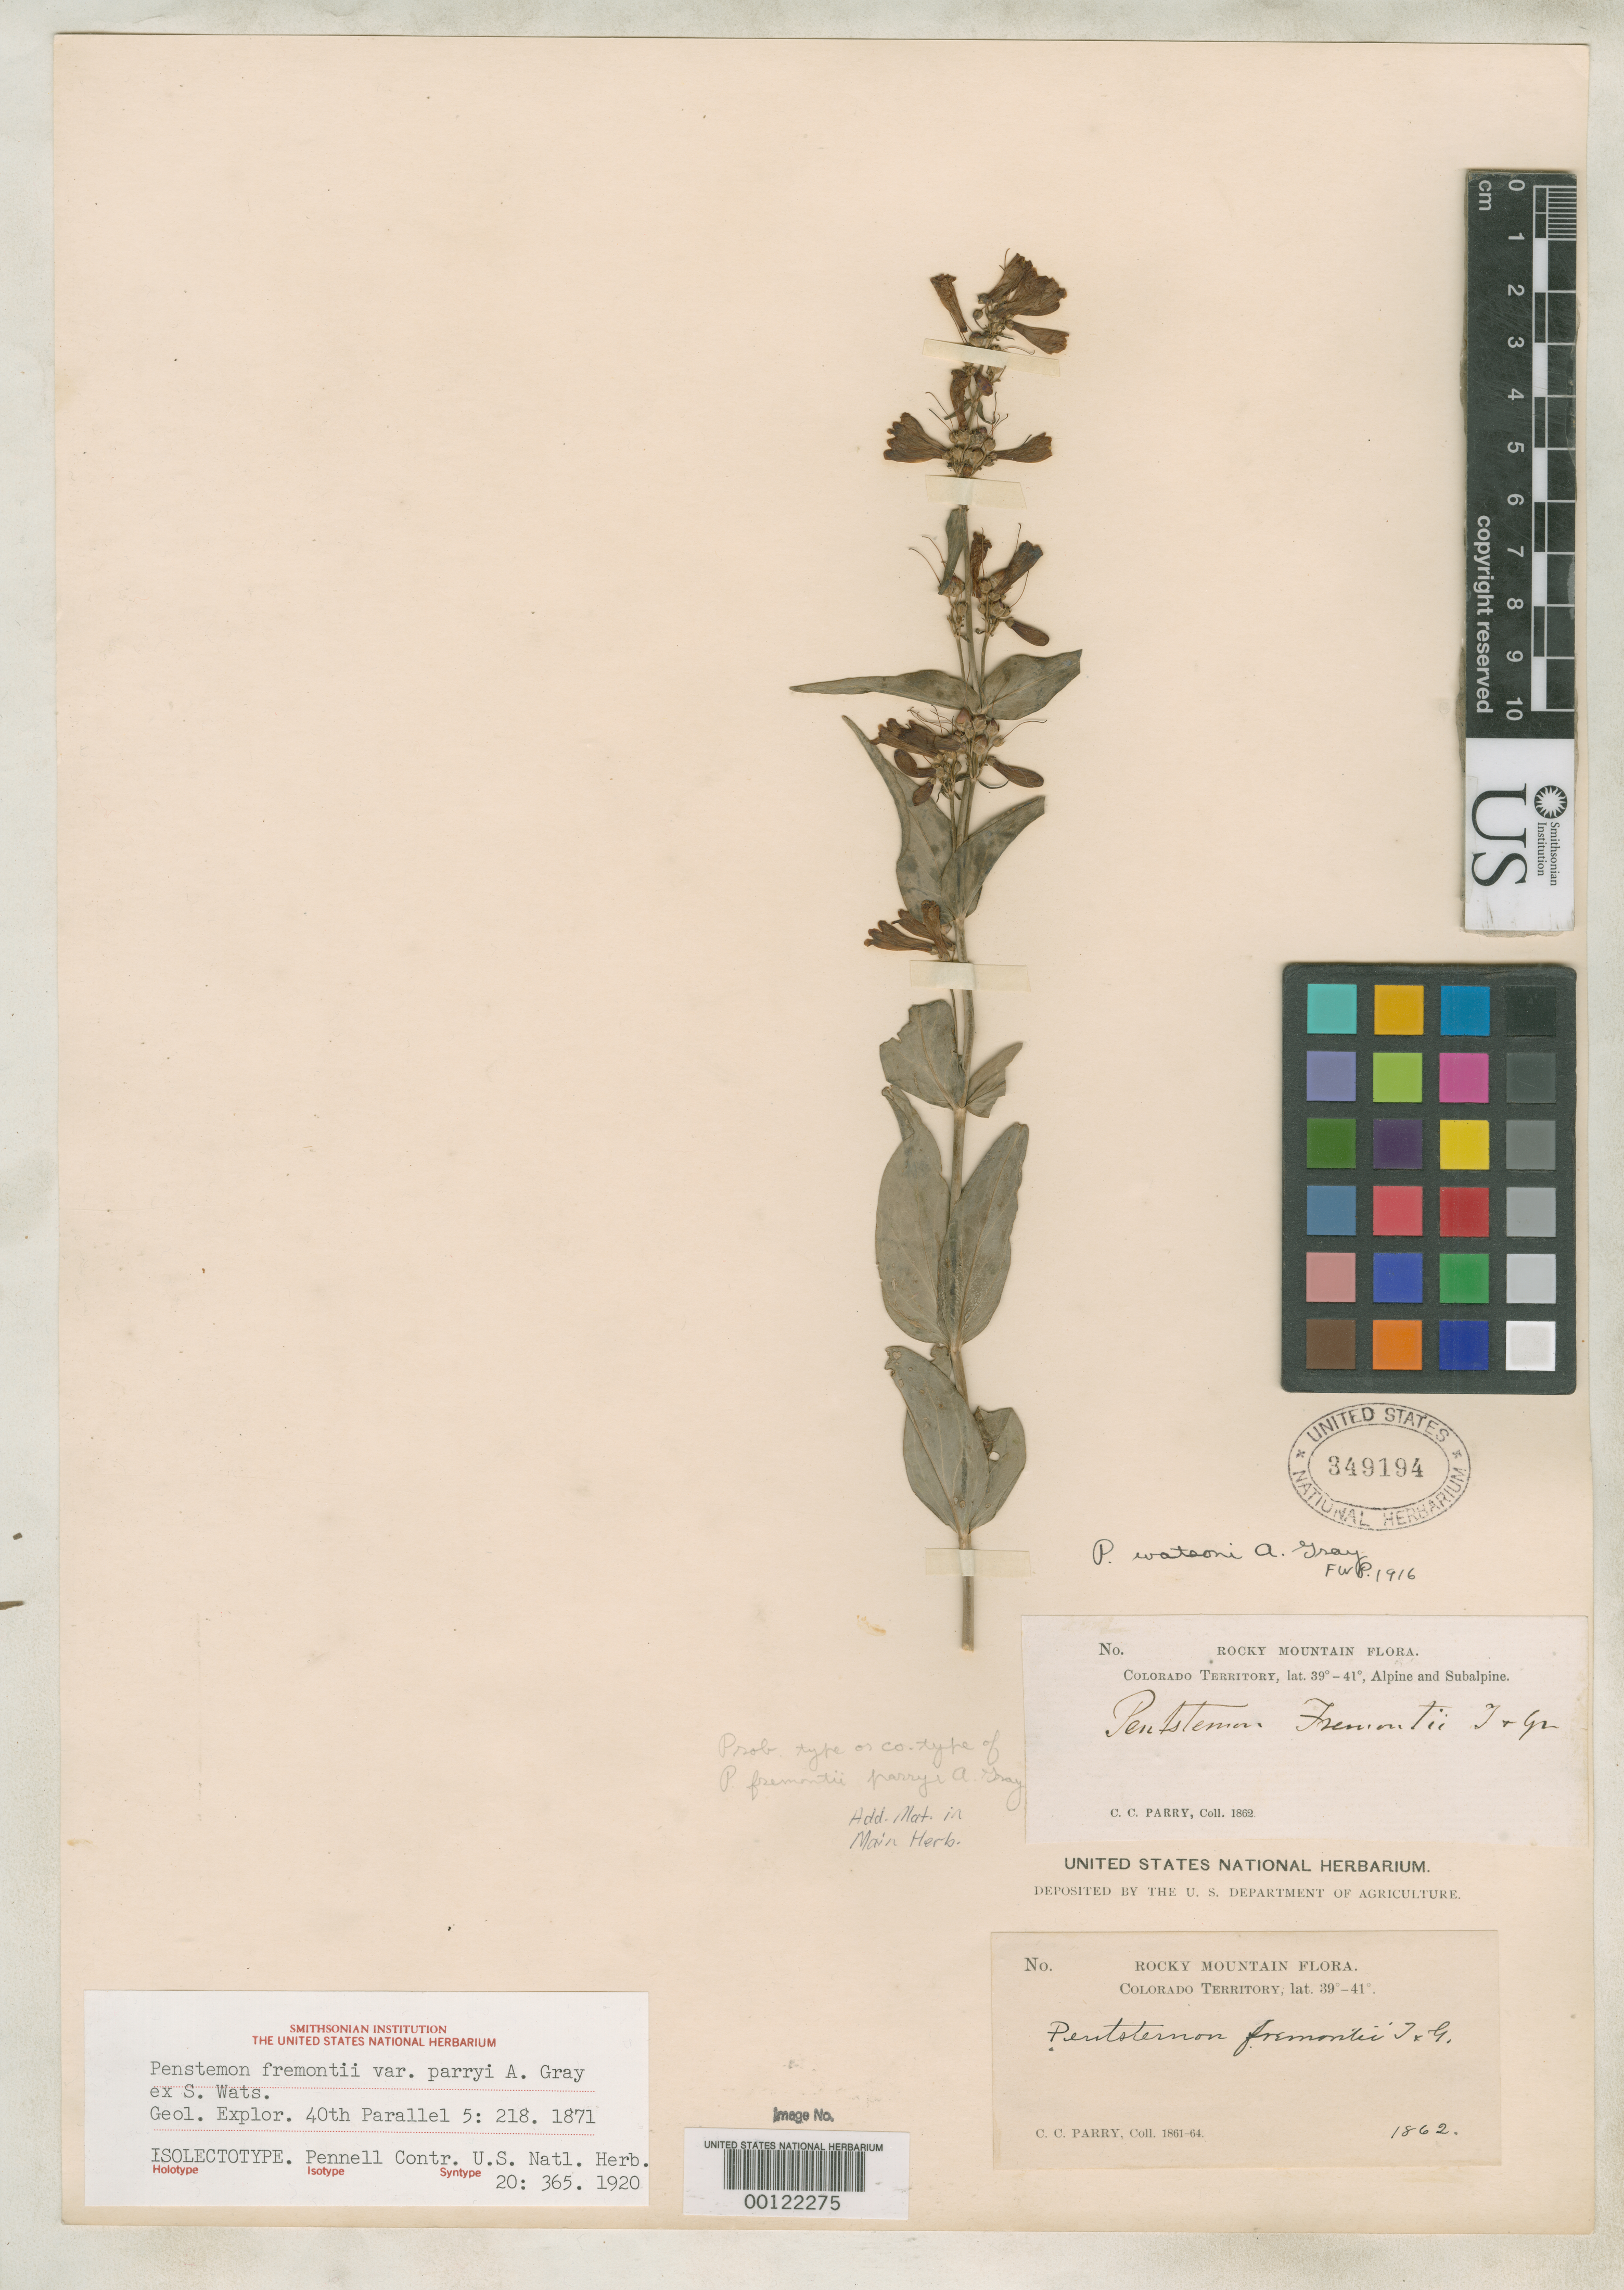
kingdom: Plantae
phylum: Tracheophyta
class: Magnoliopsida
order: Lamiales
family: Plantaginaceae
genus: Penstemon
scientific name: Penstemon fremontii var. parryi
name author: A. Gray ex S. Watson in C. King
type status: Isolectotype; Type Collection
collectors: C. C. Parry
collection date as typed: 1862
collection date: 1862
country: United States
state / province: Colorado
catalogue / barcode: US 349194